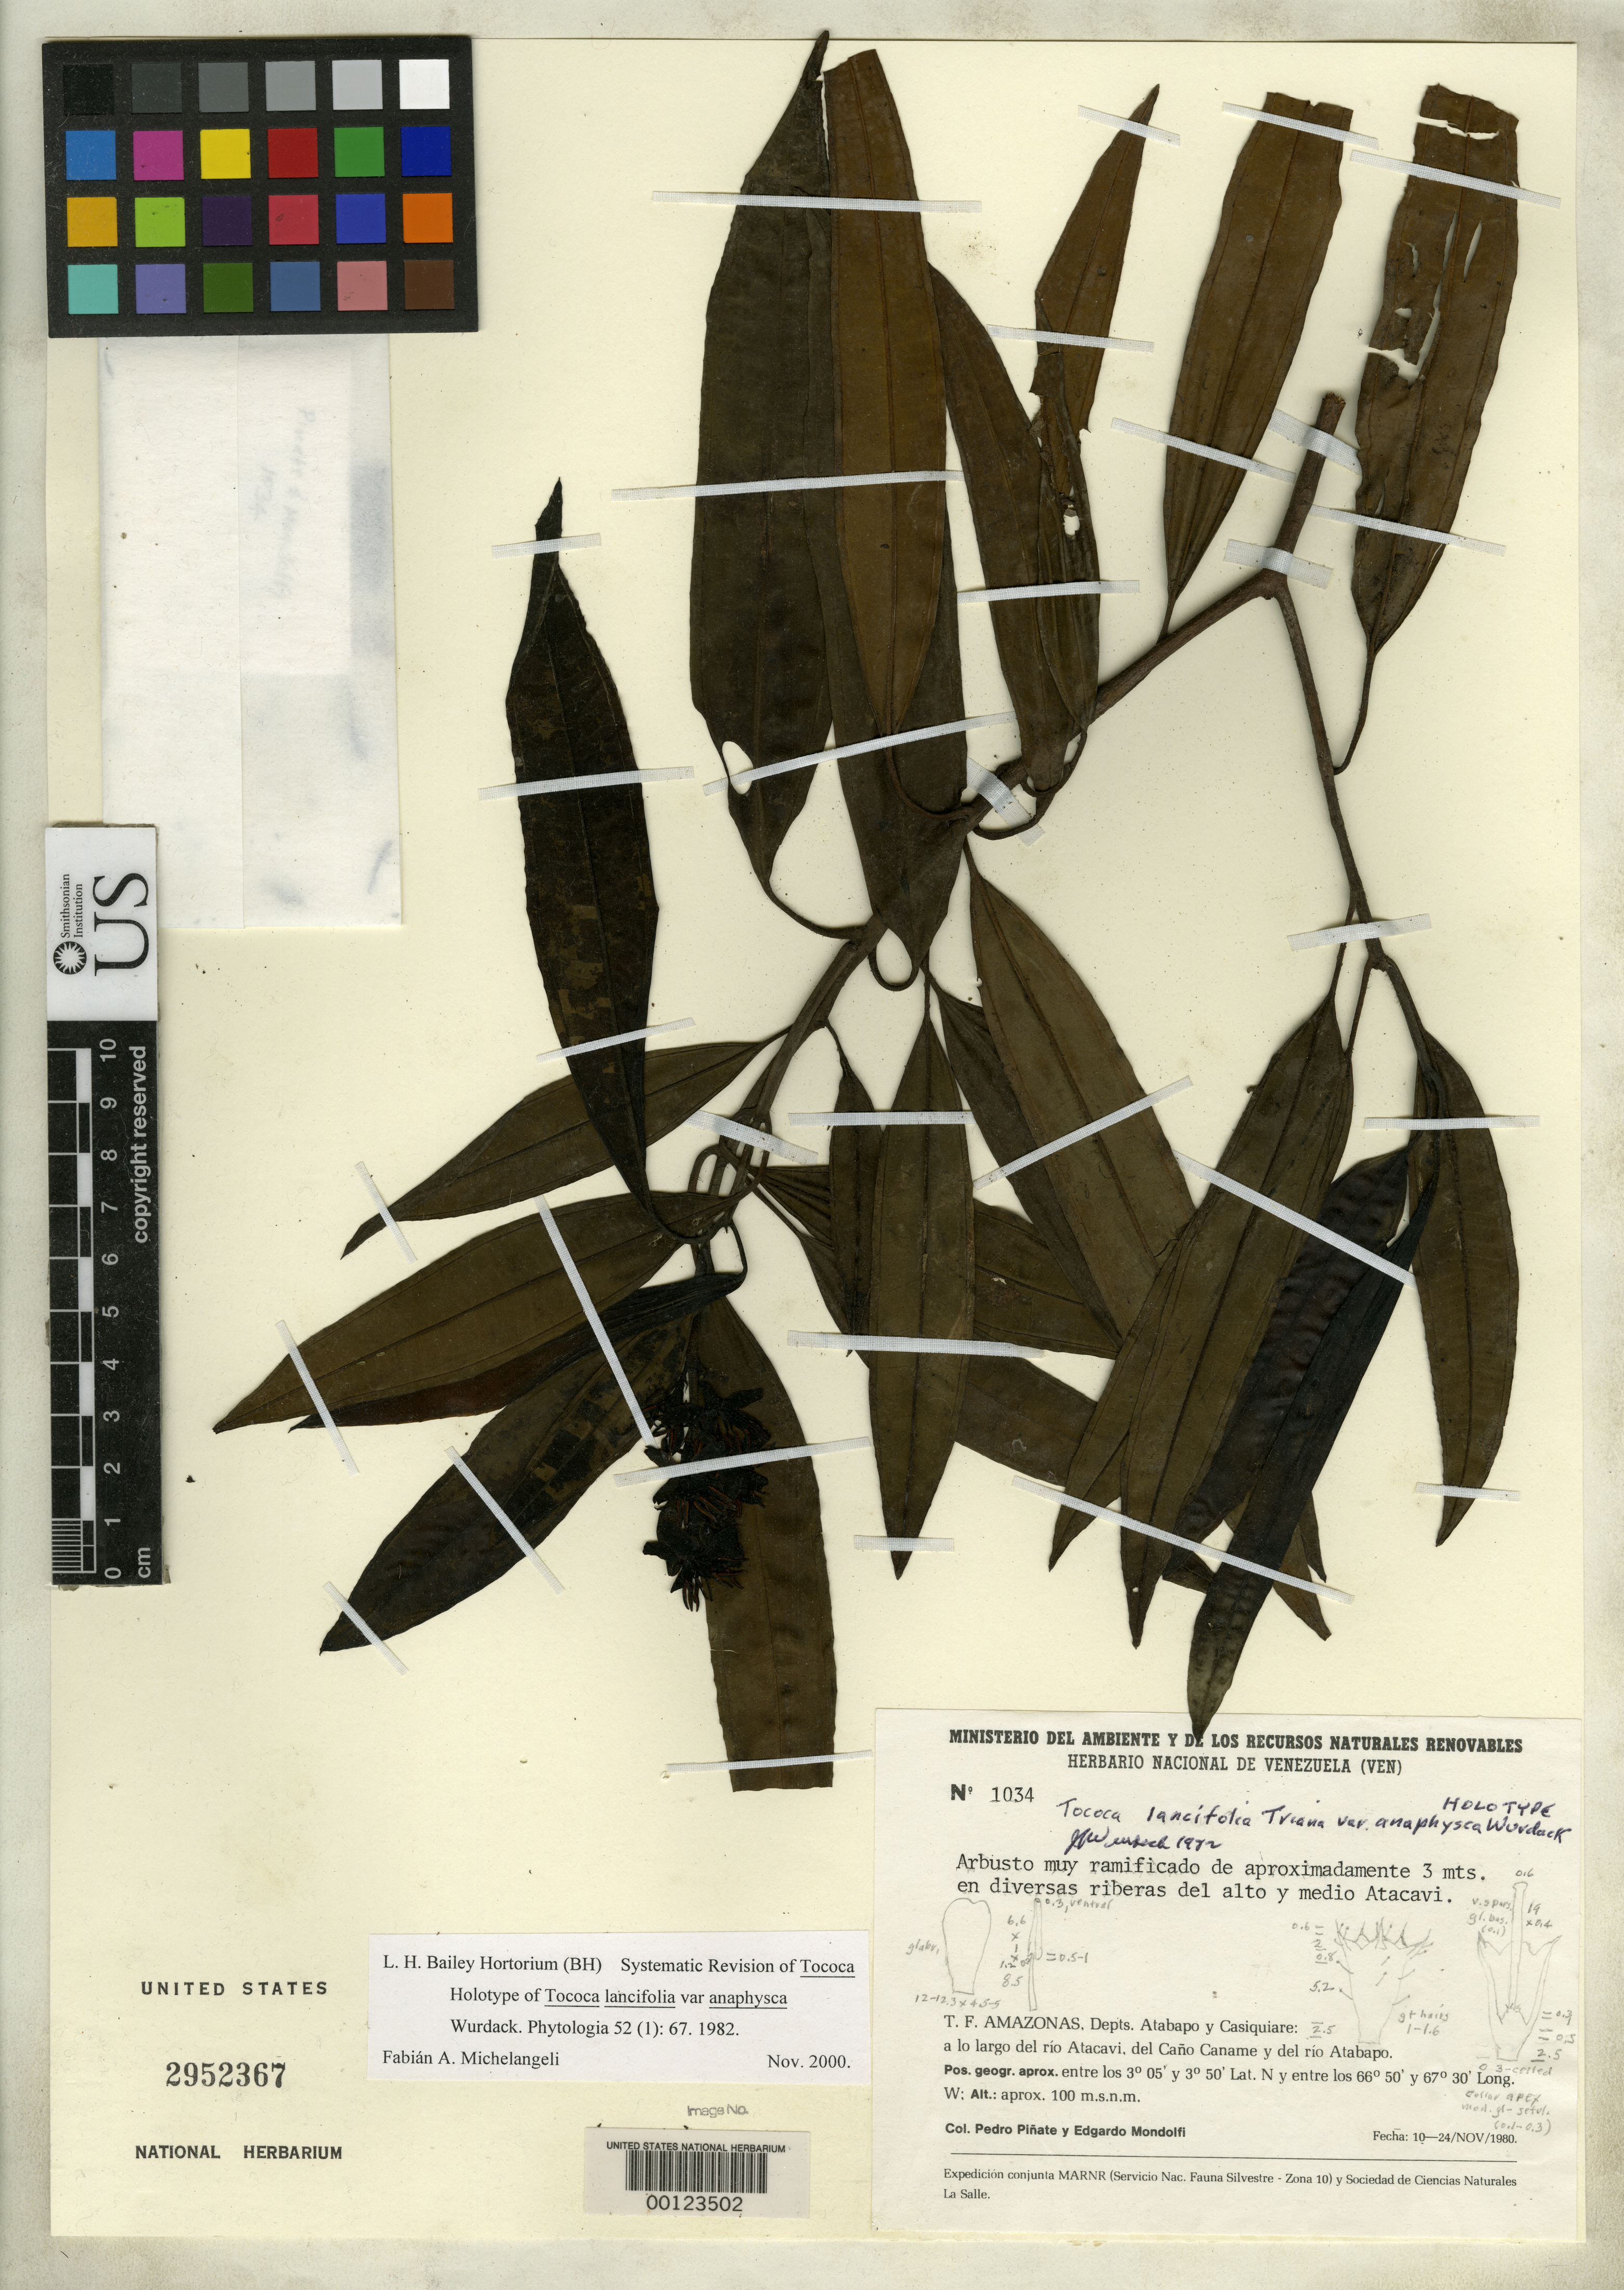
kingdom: Plantae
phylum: Tracheophyta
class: Magnoliopsida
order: Myrtales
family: Melastomataceae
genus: Tococa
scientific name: Tococa lancifolia var. anaphysca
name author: Wurdack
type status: Holotype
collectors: P. Piñate & E. Mondolfi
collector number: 1034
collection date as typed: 10 Nov 1980 to 24 Nov 1980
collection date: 1980-11-10/1980-11-24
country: Venezuela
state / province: Amazonas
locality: Atabapo & Casiqui along Rio Atacavi.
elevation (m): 100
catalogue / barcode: US 2952367